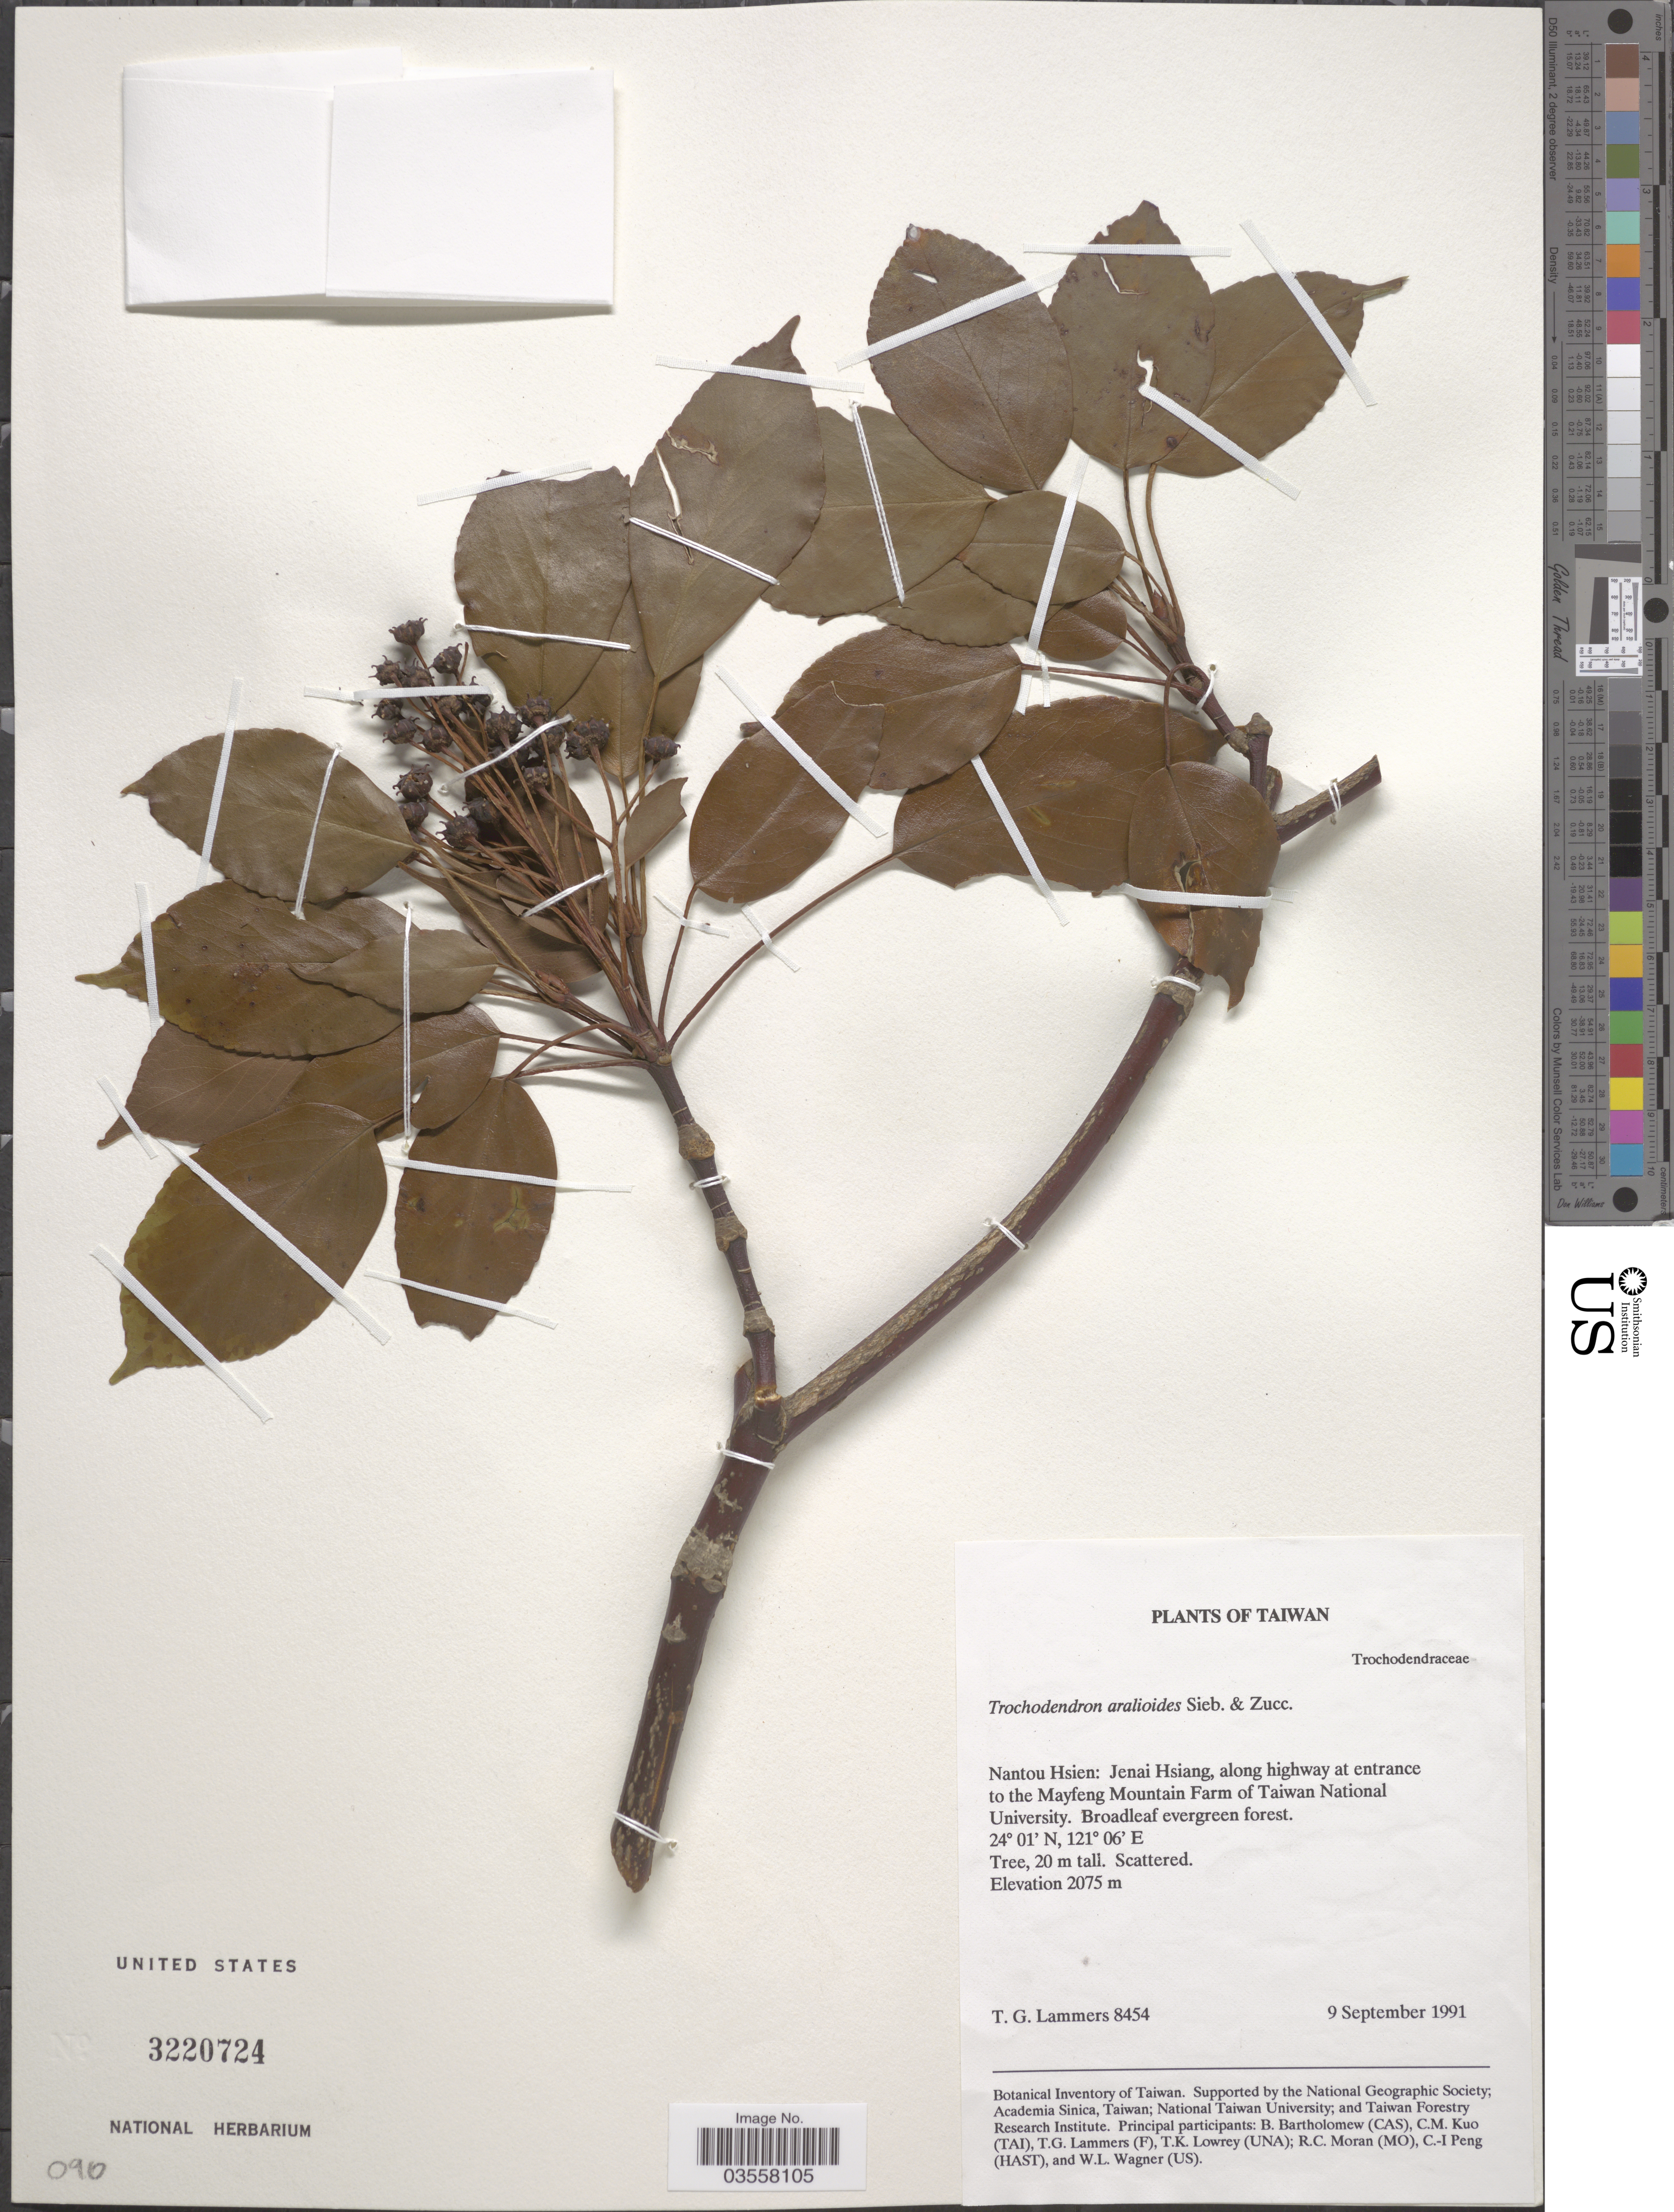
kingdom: Plantae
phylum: Tracheophyta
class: Magnoliopsida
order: Trochodendrales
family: Trochodendraceae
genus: Trochodendron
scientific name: Trochodendron aralioides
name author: Siebold & Zucc.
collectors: T. Lammers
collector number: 8454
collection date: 1991-09-09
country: Taiwan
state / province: Nantou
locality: Nantou Hsien: Jenai Hsiang, along highway at entrance to the Mayfeng Mountain Farm of Taiwan National University.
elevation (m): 2075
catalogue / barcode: US 3220724